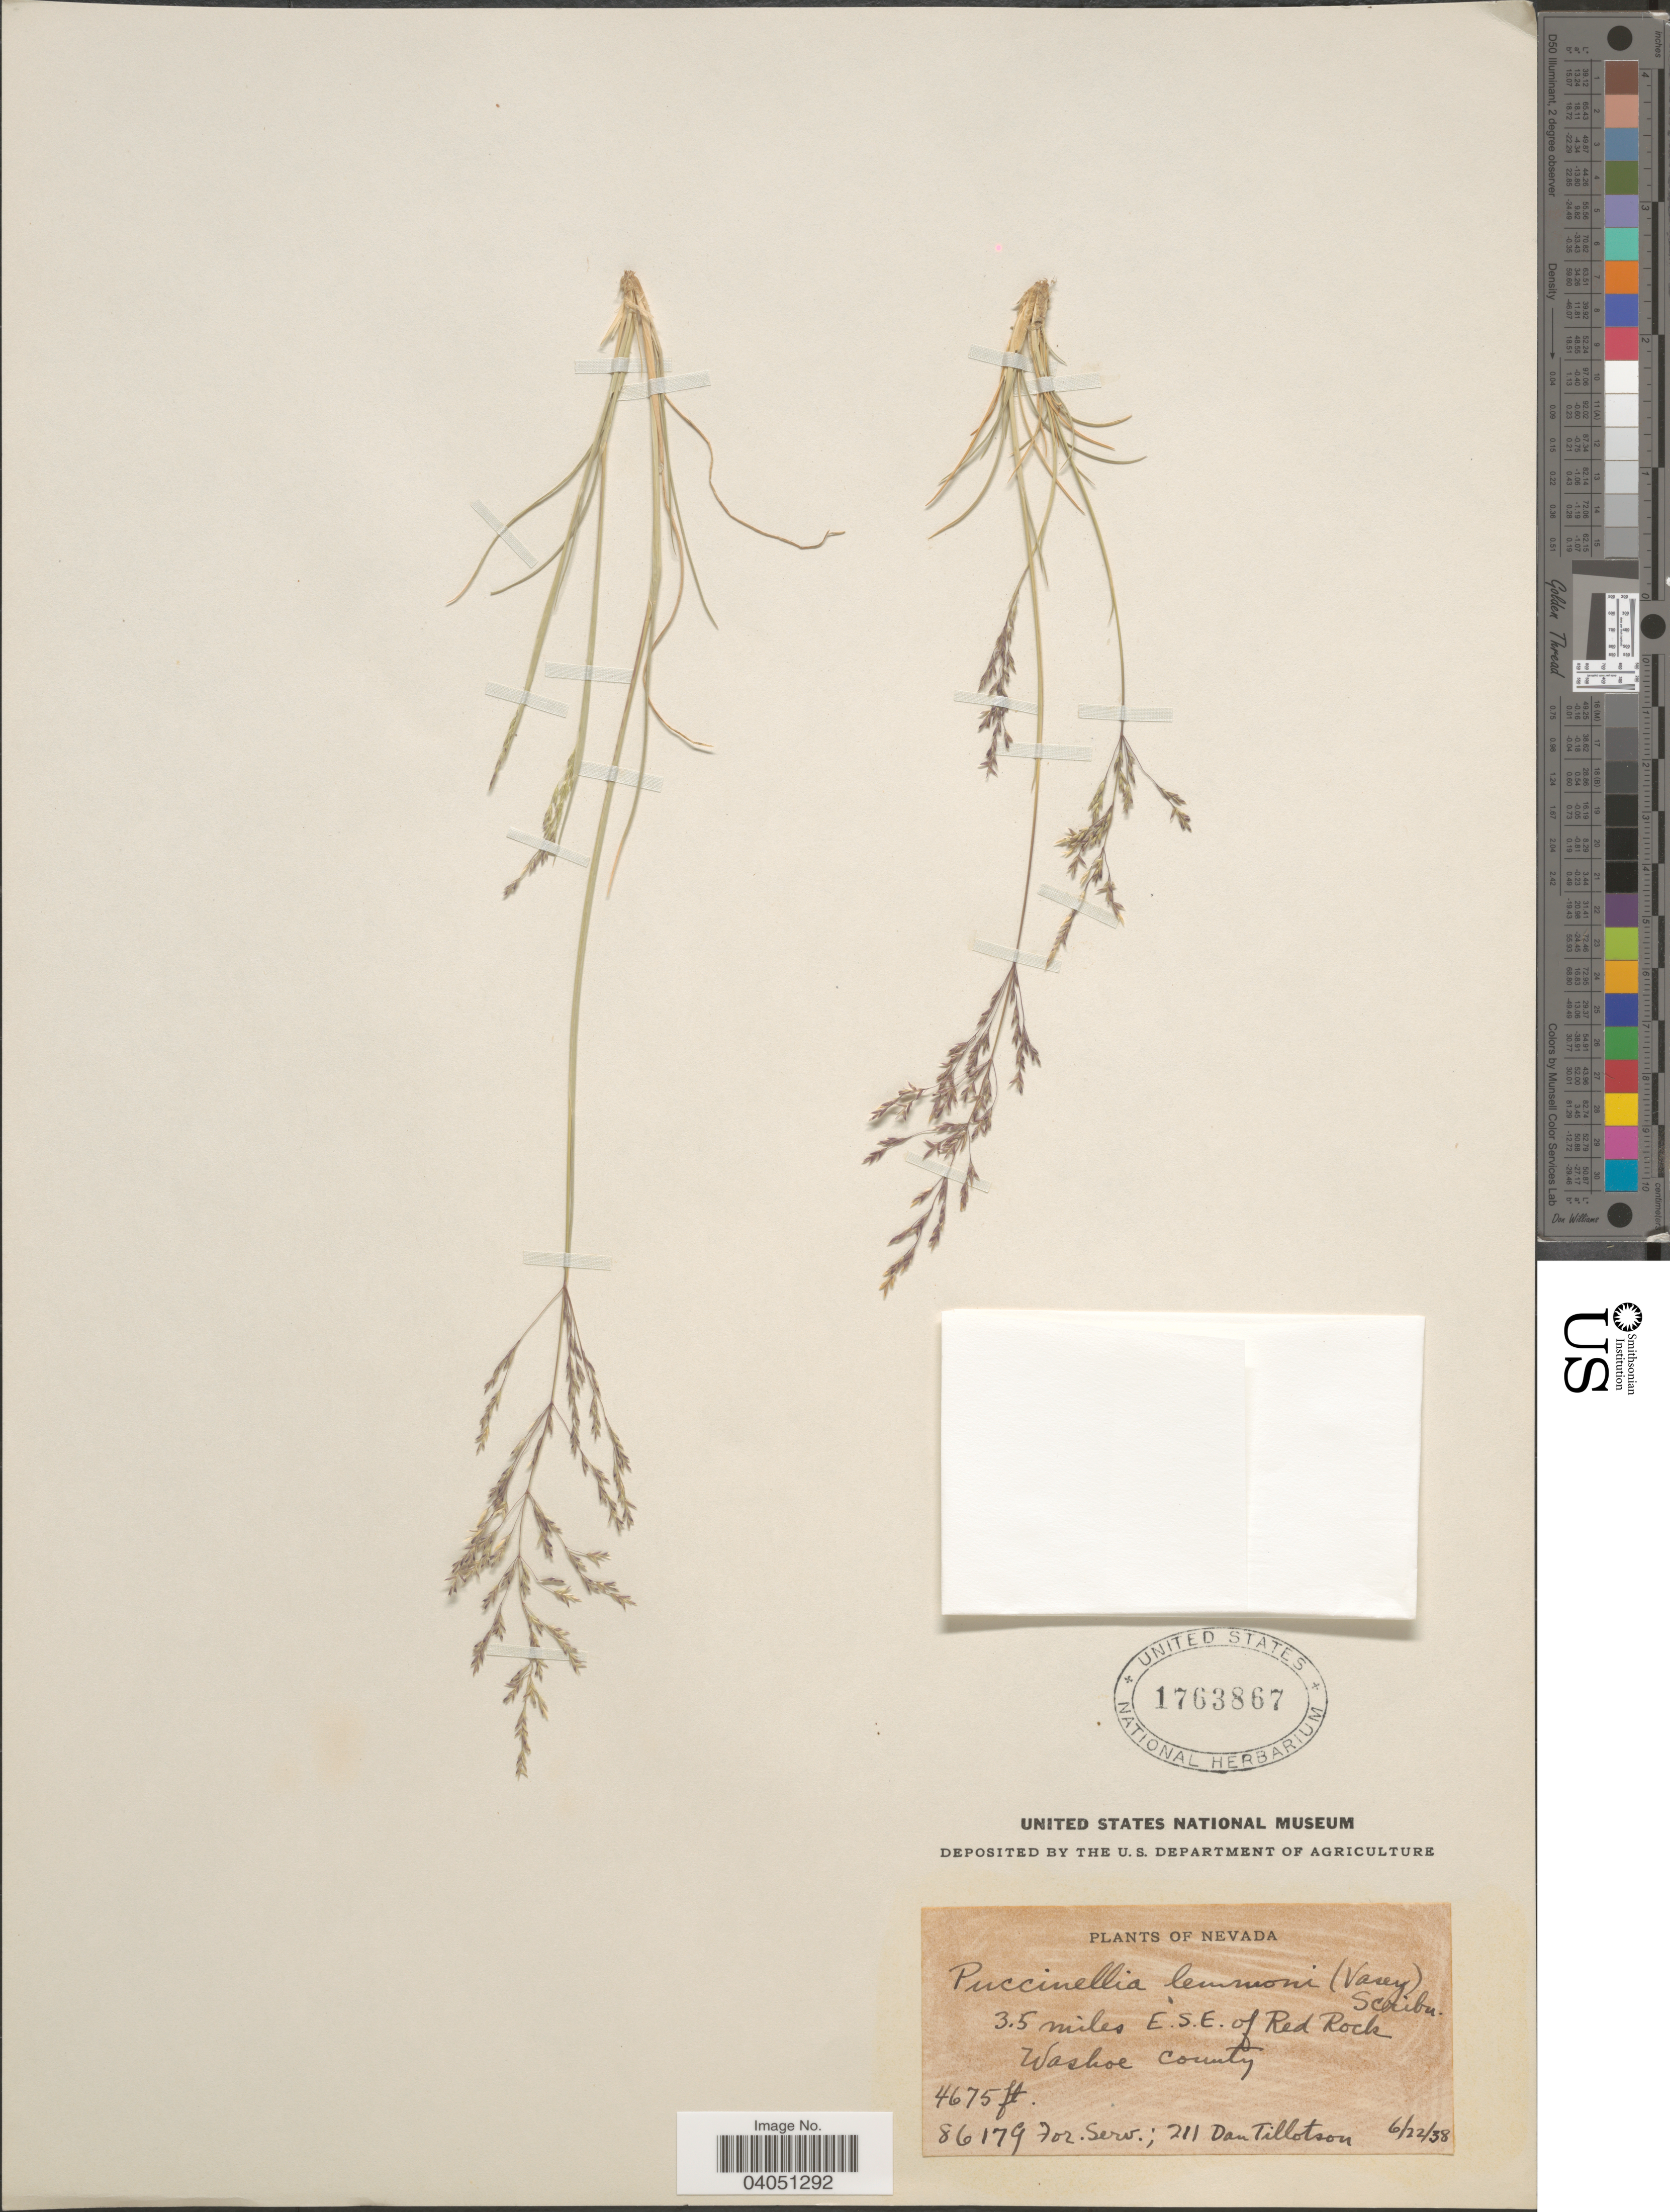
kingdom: Plantae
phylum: Tracheophyta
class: Liliopsida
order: Poales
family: Poaceae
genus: Puccinellia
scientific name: Puccinellia lemmonii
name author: (Vasey) Scribn.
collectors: Forest Service & D. Tillotson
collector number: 86179/211?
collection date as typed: Transcribed d/m/y: 22/6/38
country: United States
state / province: Nevada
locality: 3.5 miles E.S.E. of Red Rock. Washoe County.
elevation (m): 1425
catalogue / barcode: US 1763867